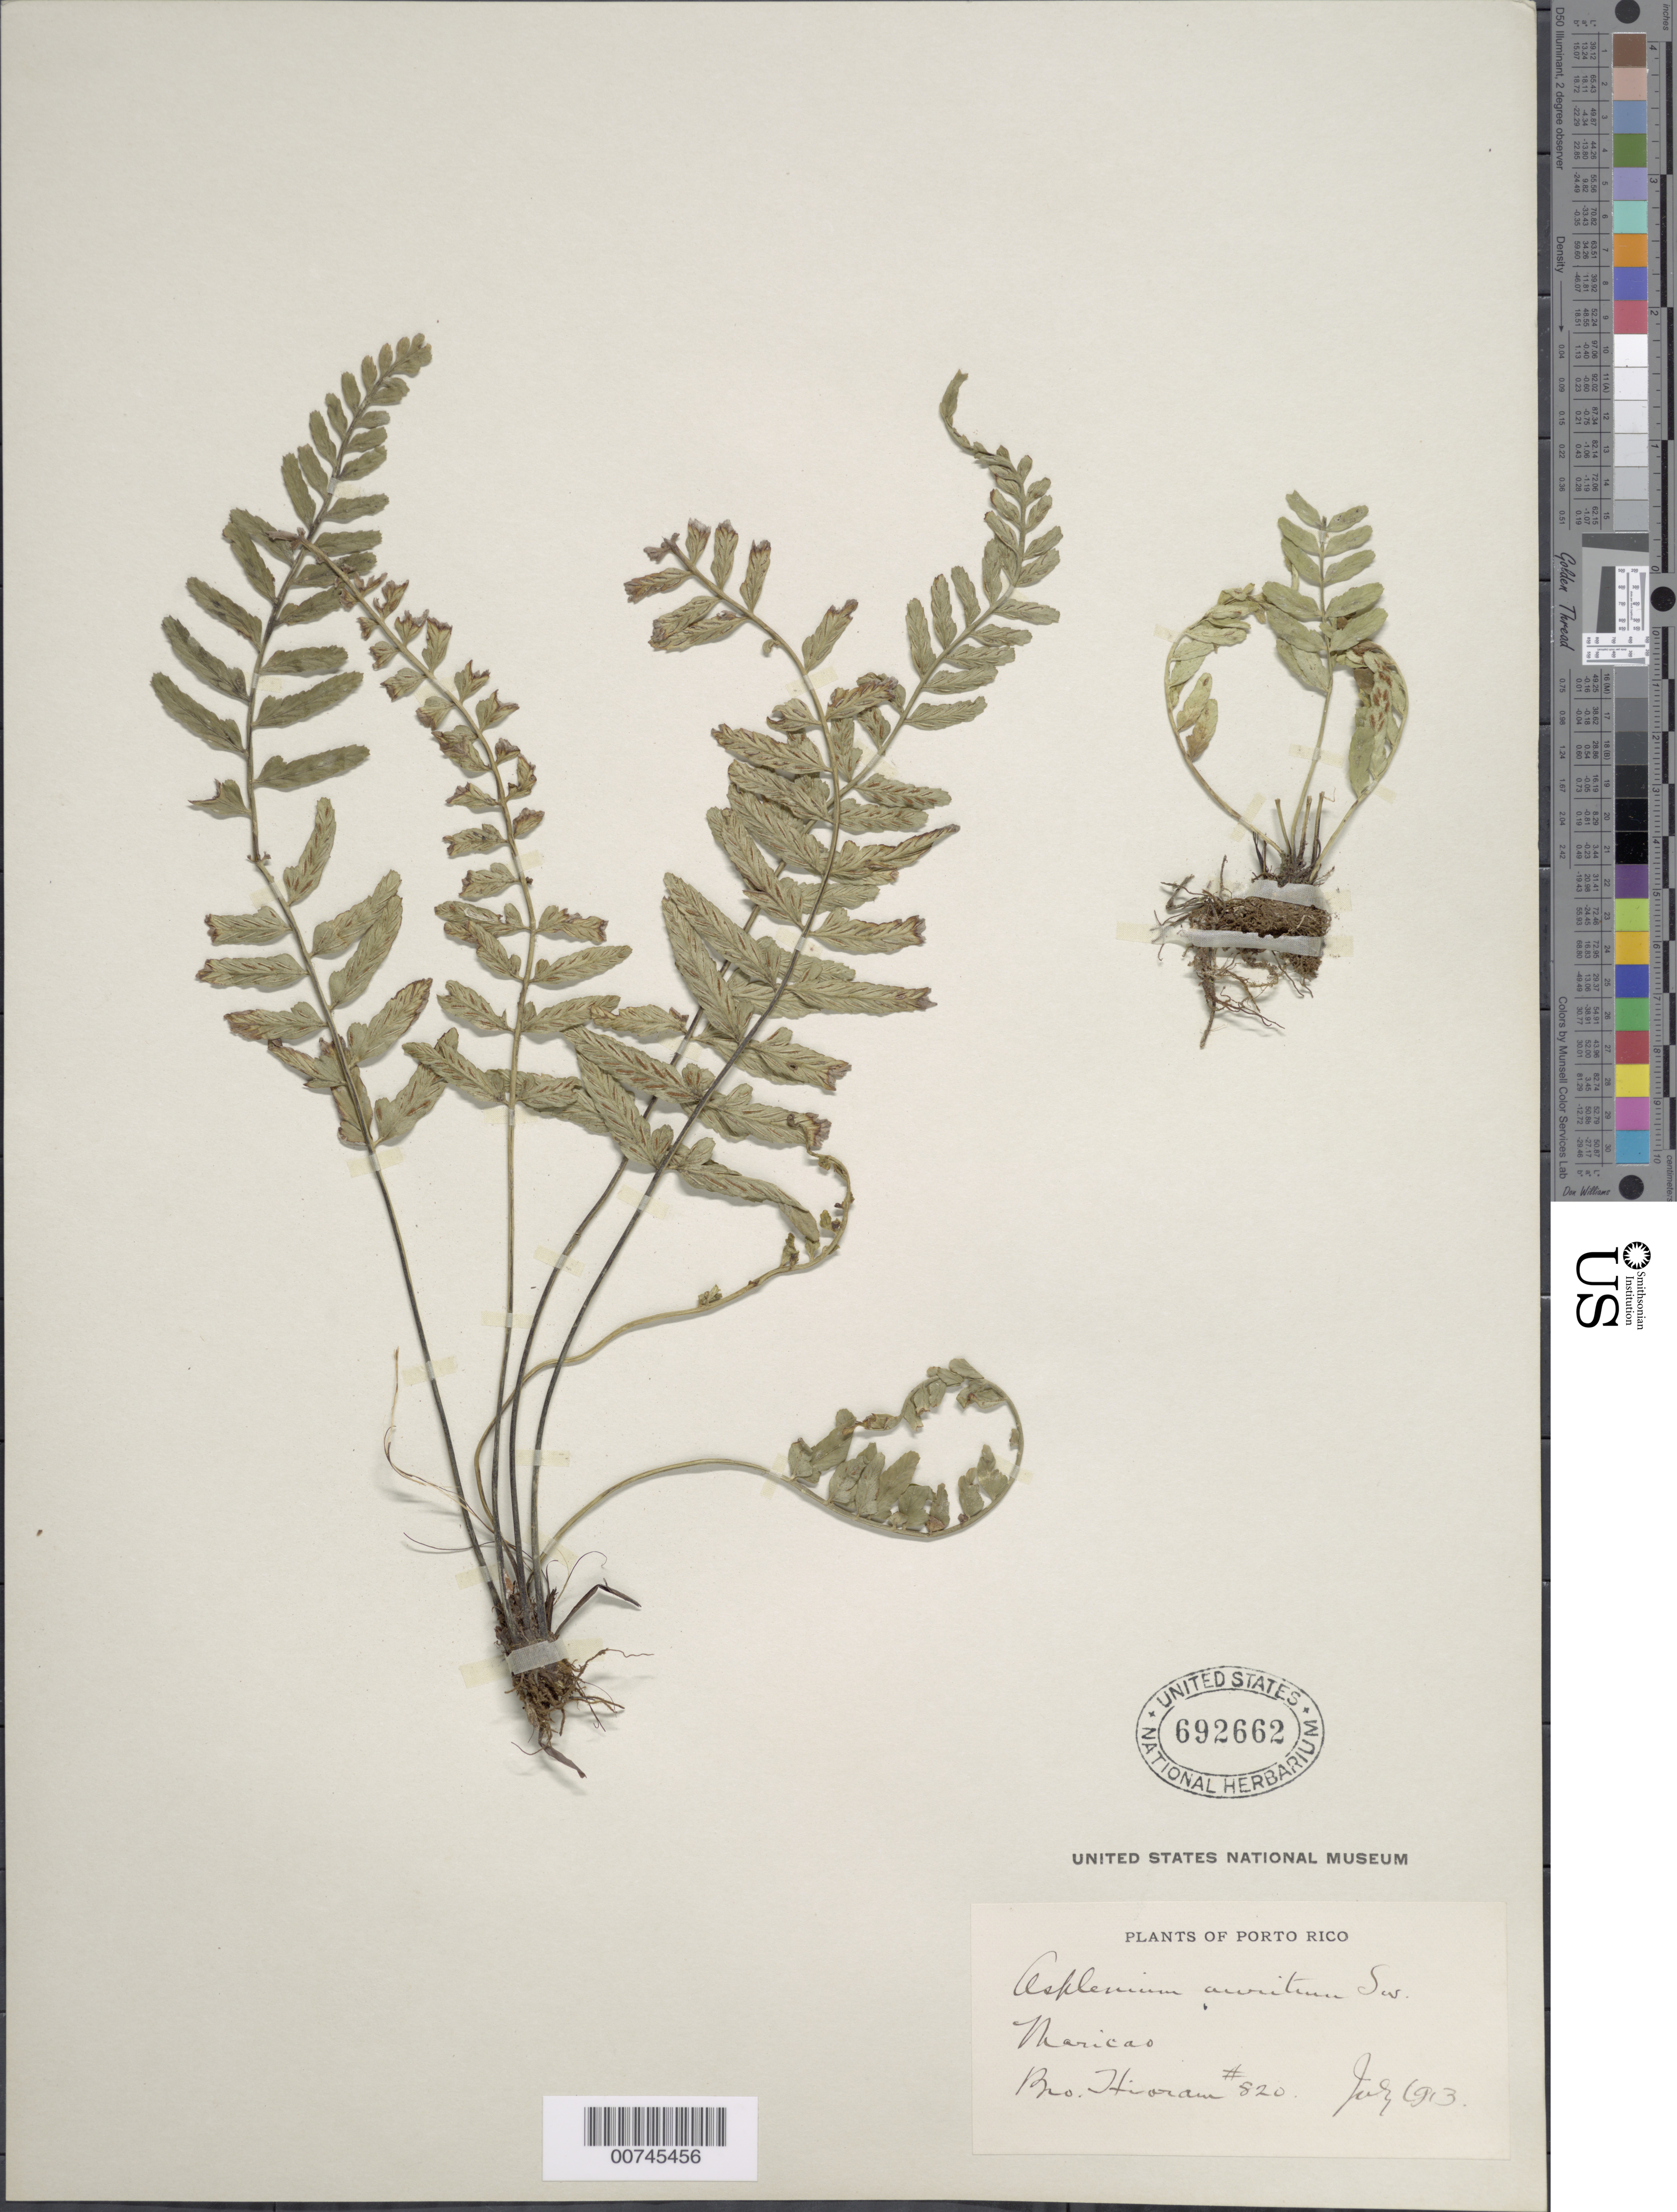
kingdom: Plantae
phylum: Tracheophyta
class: Polypodiopsida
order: Polypodiales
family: Aspleniaceae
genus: Asplenium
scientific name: Asplenium auritum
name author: Sw.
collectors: Bro. Hioram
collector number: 520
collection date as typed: Jul 1913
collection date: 1913-07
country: Puerto Rico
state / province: Maricao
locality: Maricao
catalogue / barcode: US 692662